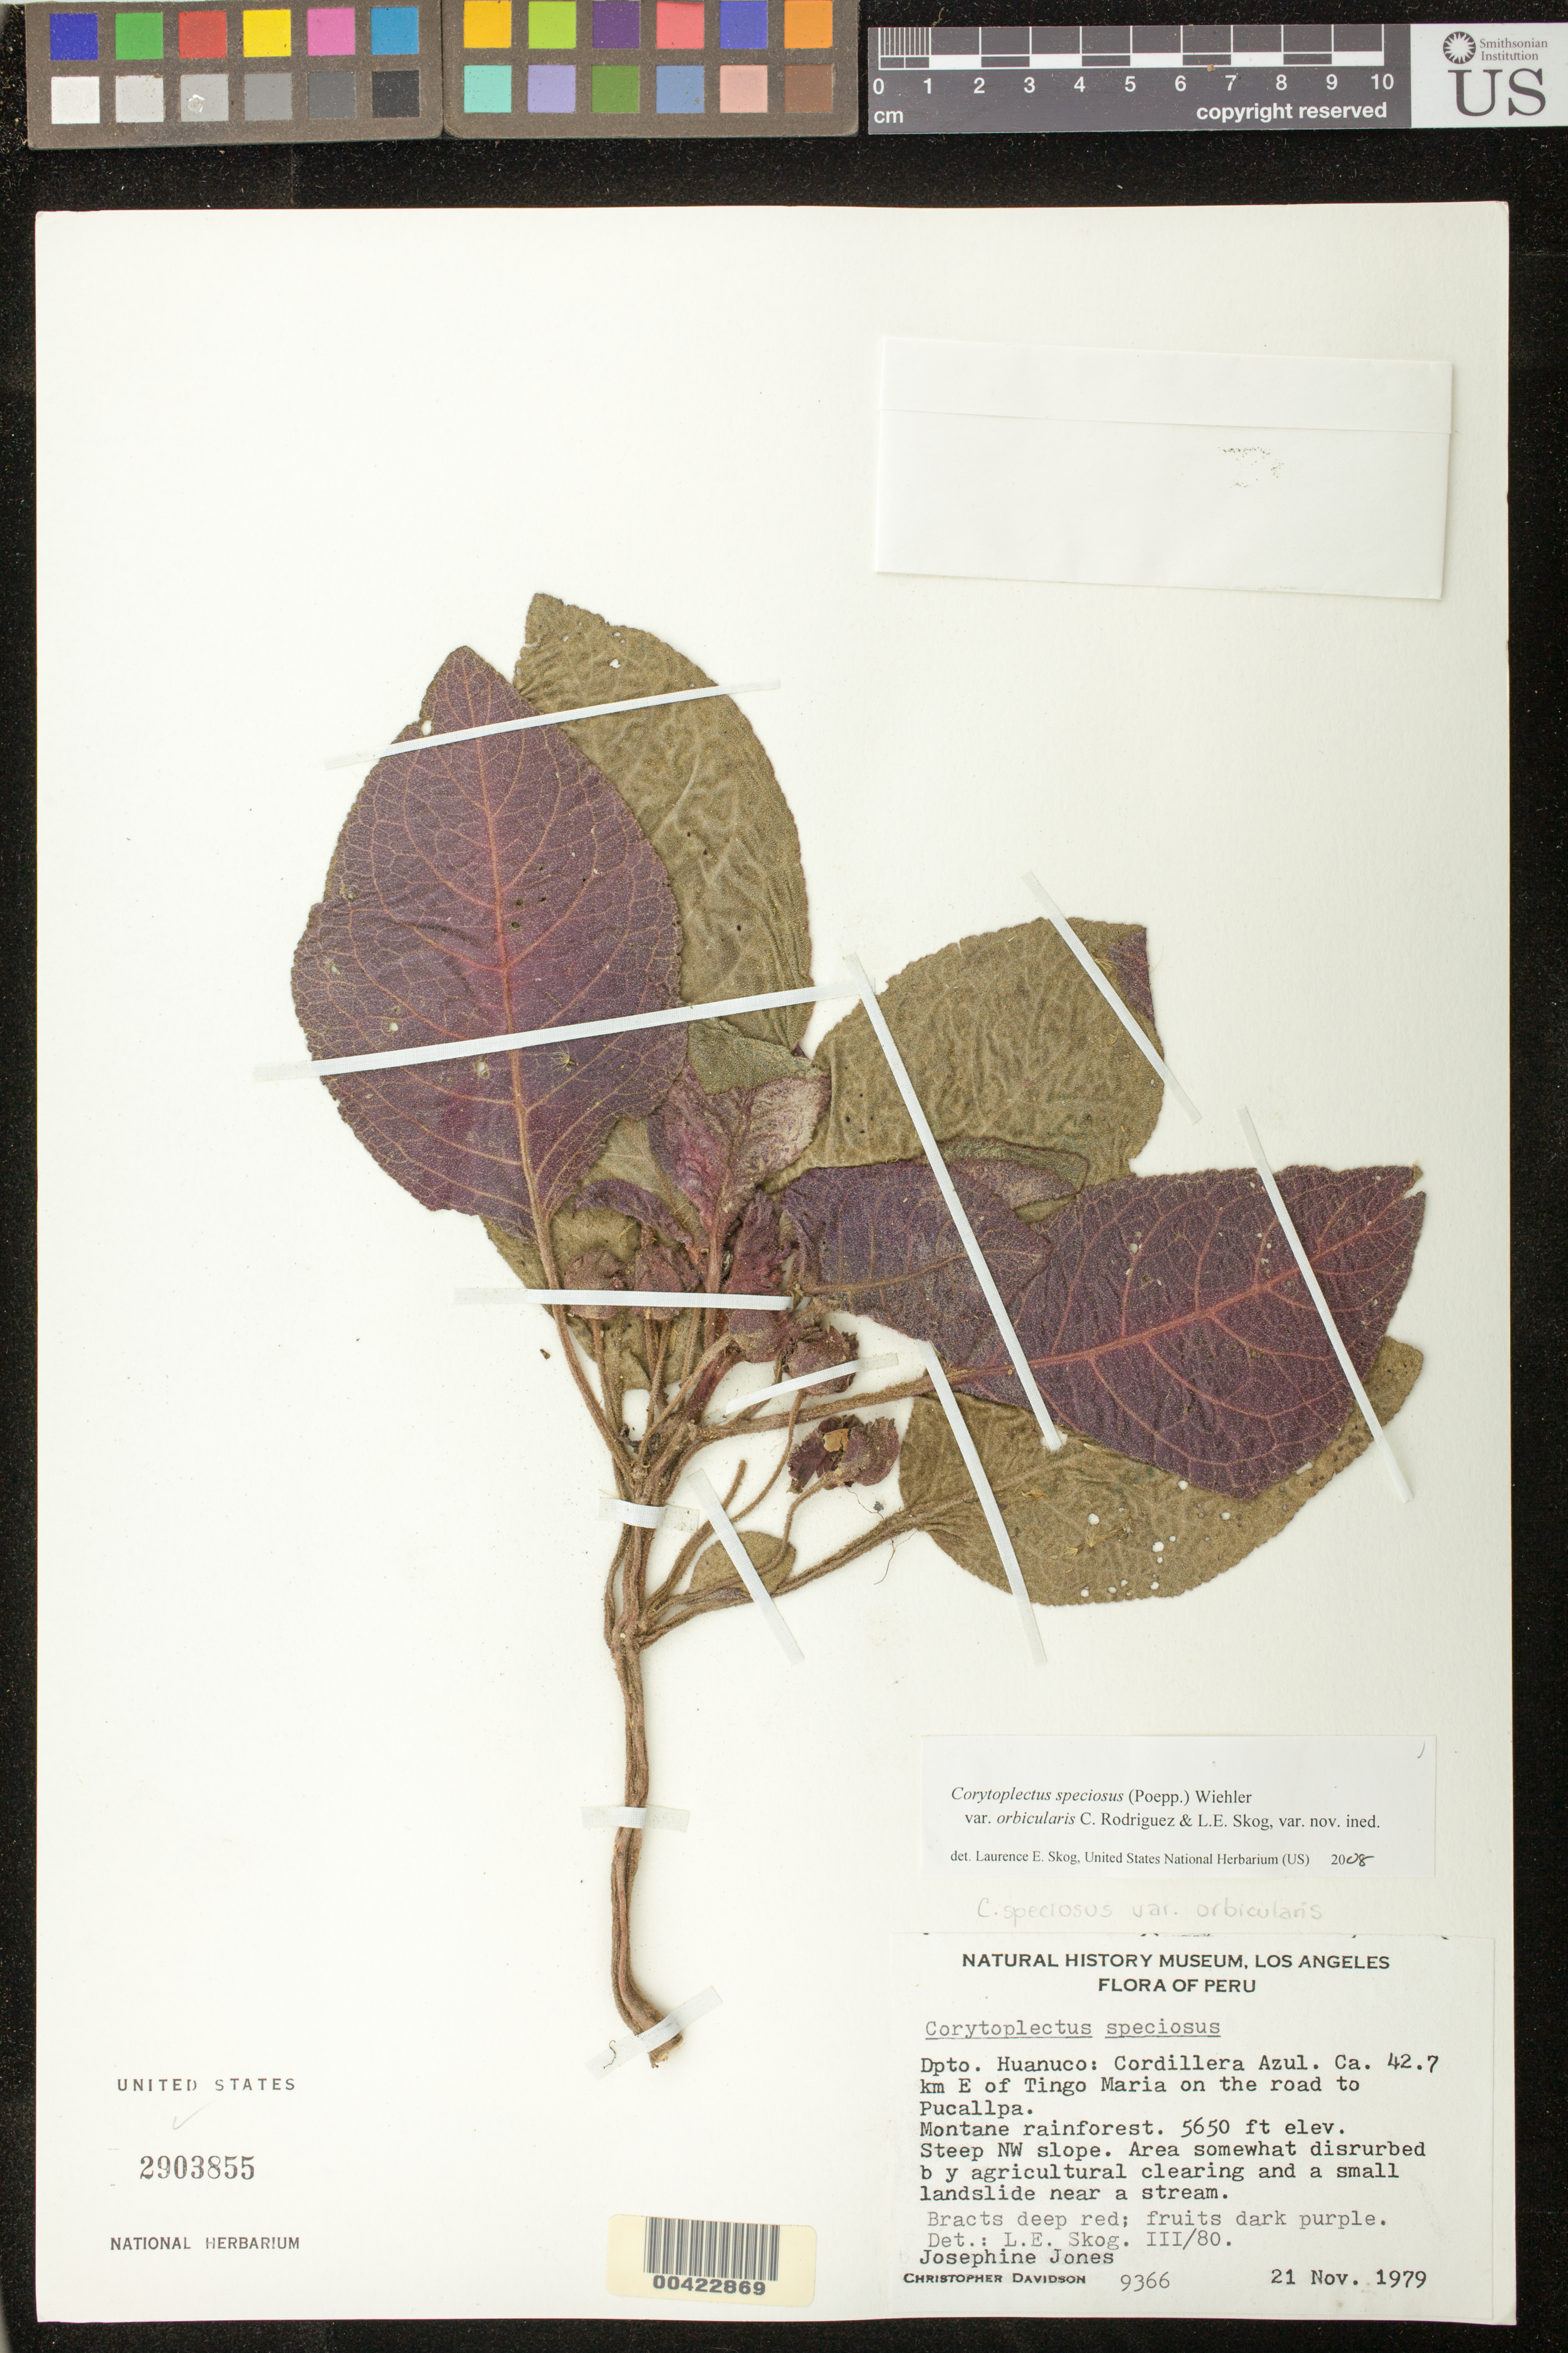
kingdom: Plantae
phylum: Tracheophyta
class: Magnoliopsida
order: Lamiales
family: Gesneriaceae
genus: Corytoplectus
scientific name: Corytoplectus speciosus var. orbicularis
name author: Rodr.-Flores & L.E. Skog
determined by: Skog, Laurence E.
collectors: C. Davidson & J. Jones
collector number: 9366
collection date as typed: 21 Nov 1979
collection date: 1979-11-21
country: Peru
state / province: Huánuco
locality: Cordillera Azul, ca 42.7 km E of Tingo Maria on the road to Pucallpa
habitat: Montane rainforest, steep NW slope, area somewhat disturbed by agricultural clearing and a small landslide near a stream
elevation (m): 1722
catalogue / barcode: US 2903855